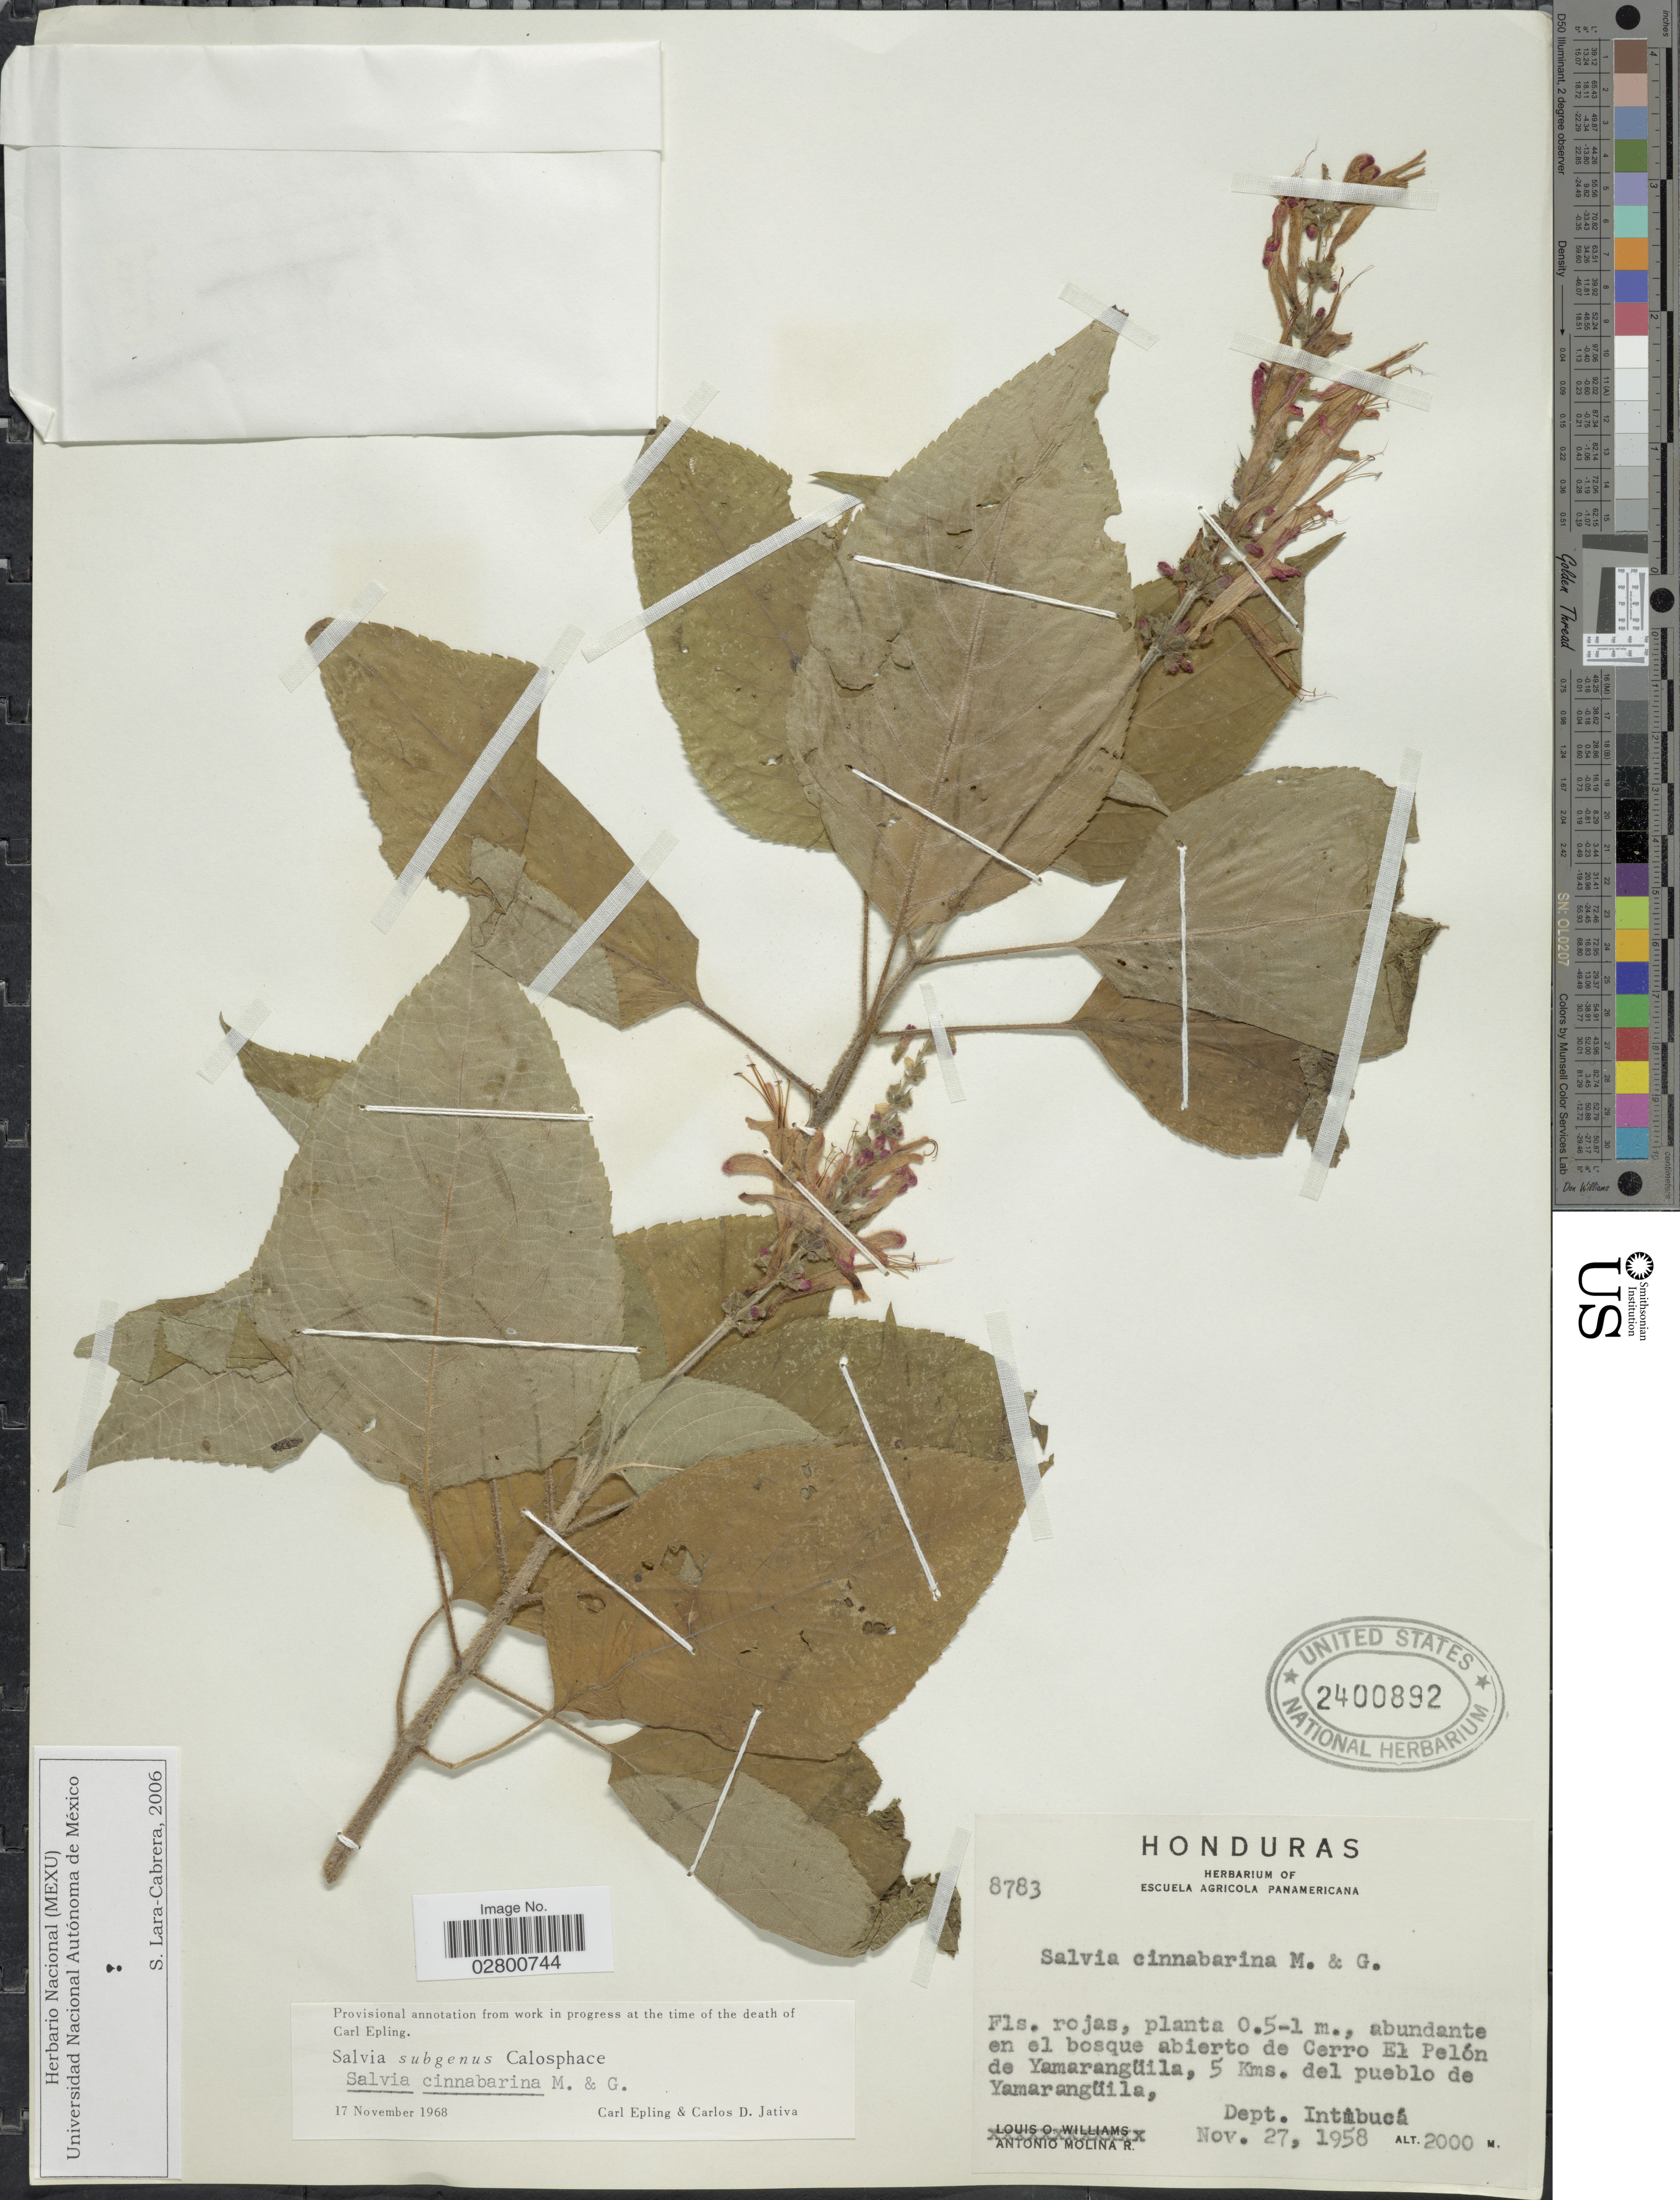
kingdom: Plantae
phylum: Tracheophyta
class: Magnoliopsida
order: Lamiales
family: Lamiaceae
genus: Salvia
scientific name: Salvia cinnabarina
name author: M. Martens & Galeotti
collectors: A. Molina R.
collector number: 8783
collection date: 1958-11-27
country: Honduras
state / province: Intibuca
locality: Abierto de Cerro El Pelón de Yamarangüila, 5 Kms. del pueblo de Yamarangüila, Dept. Intibucá.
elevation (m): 2000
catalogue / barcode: US 2400892